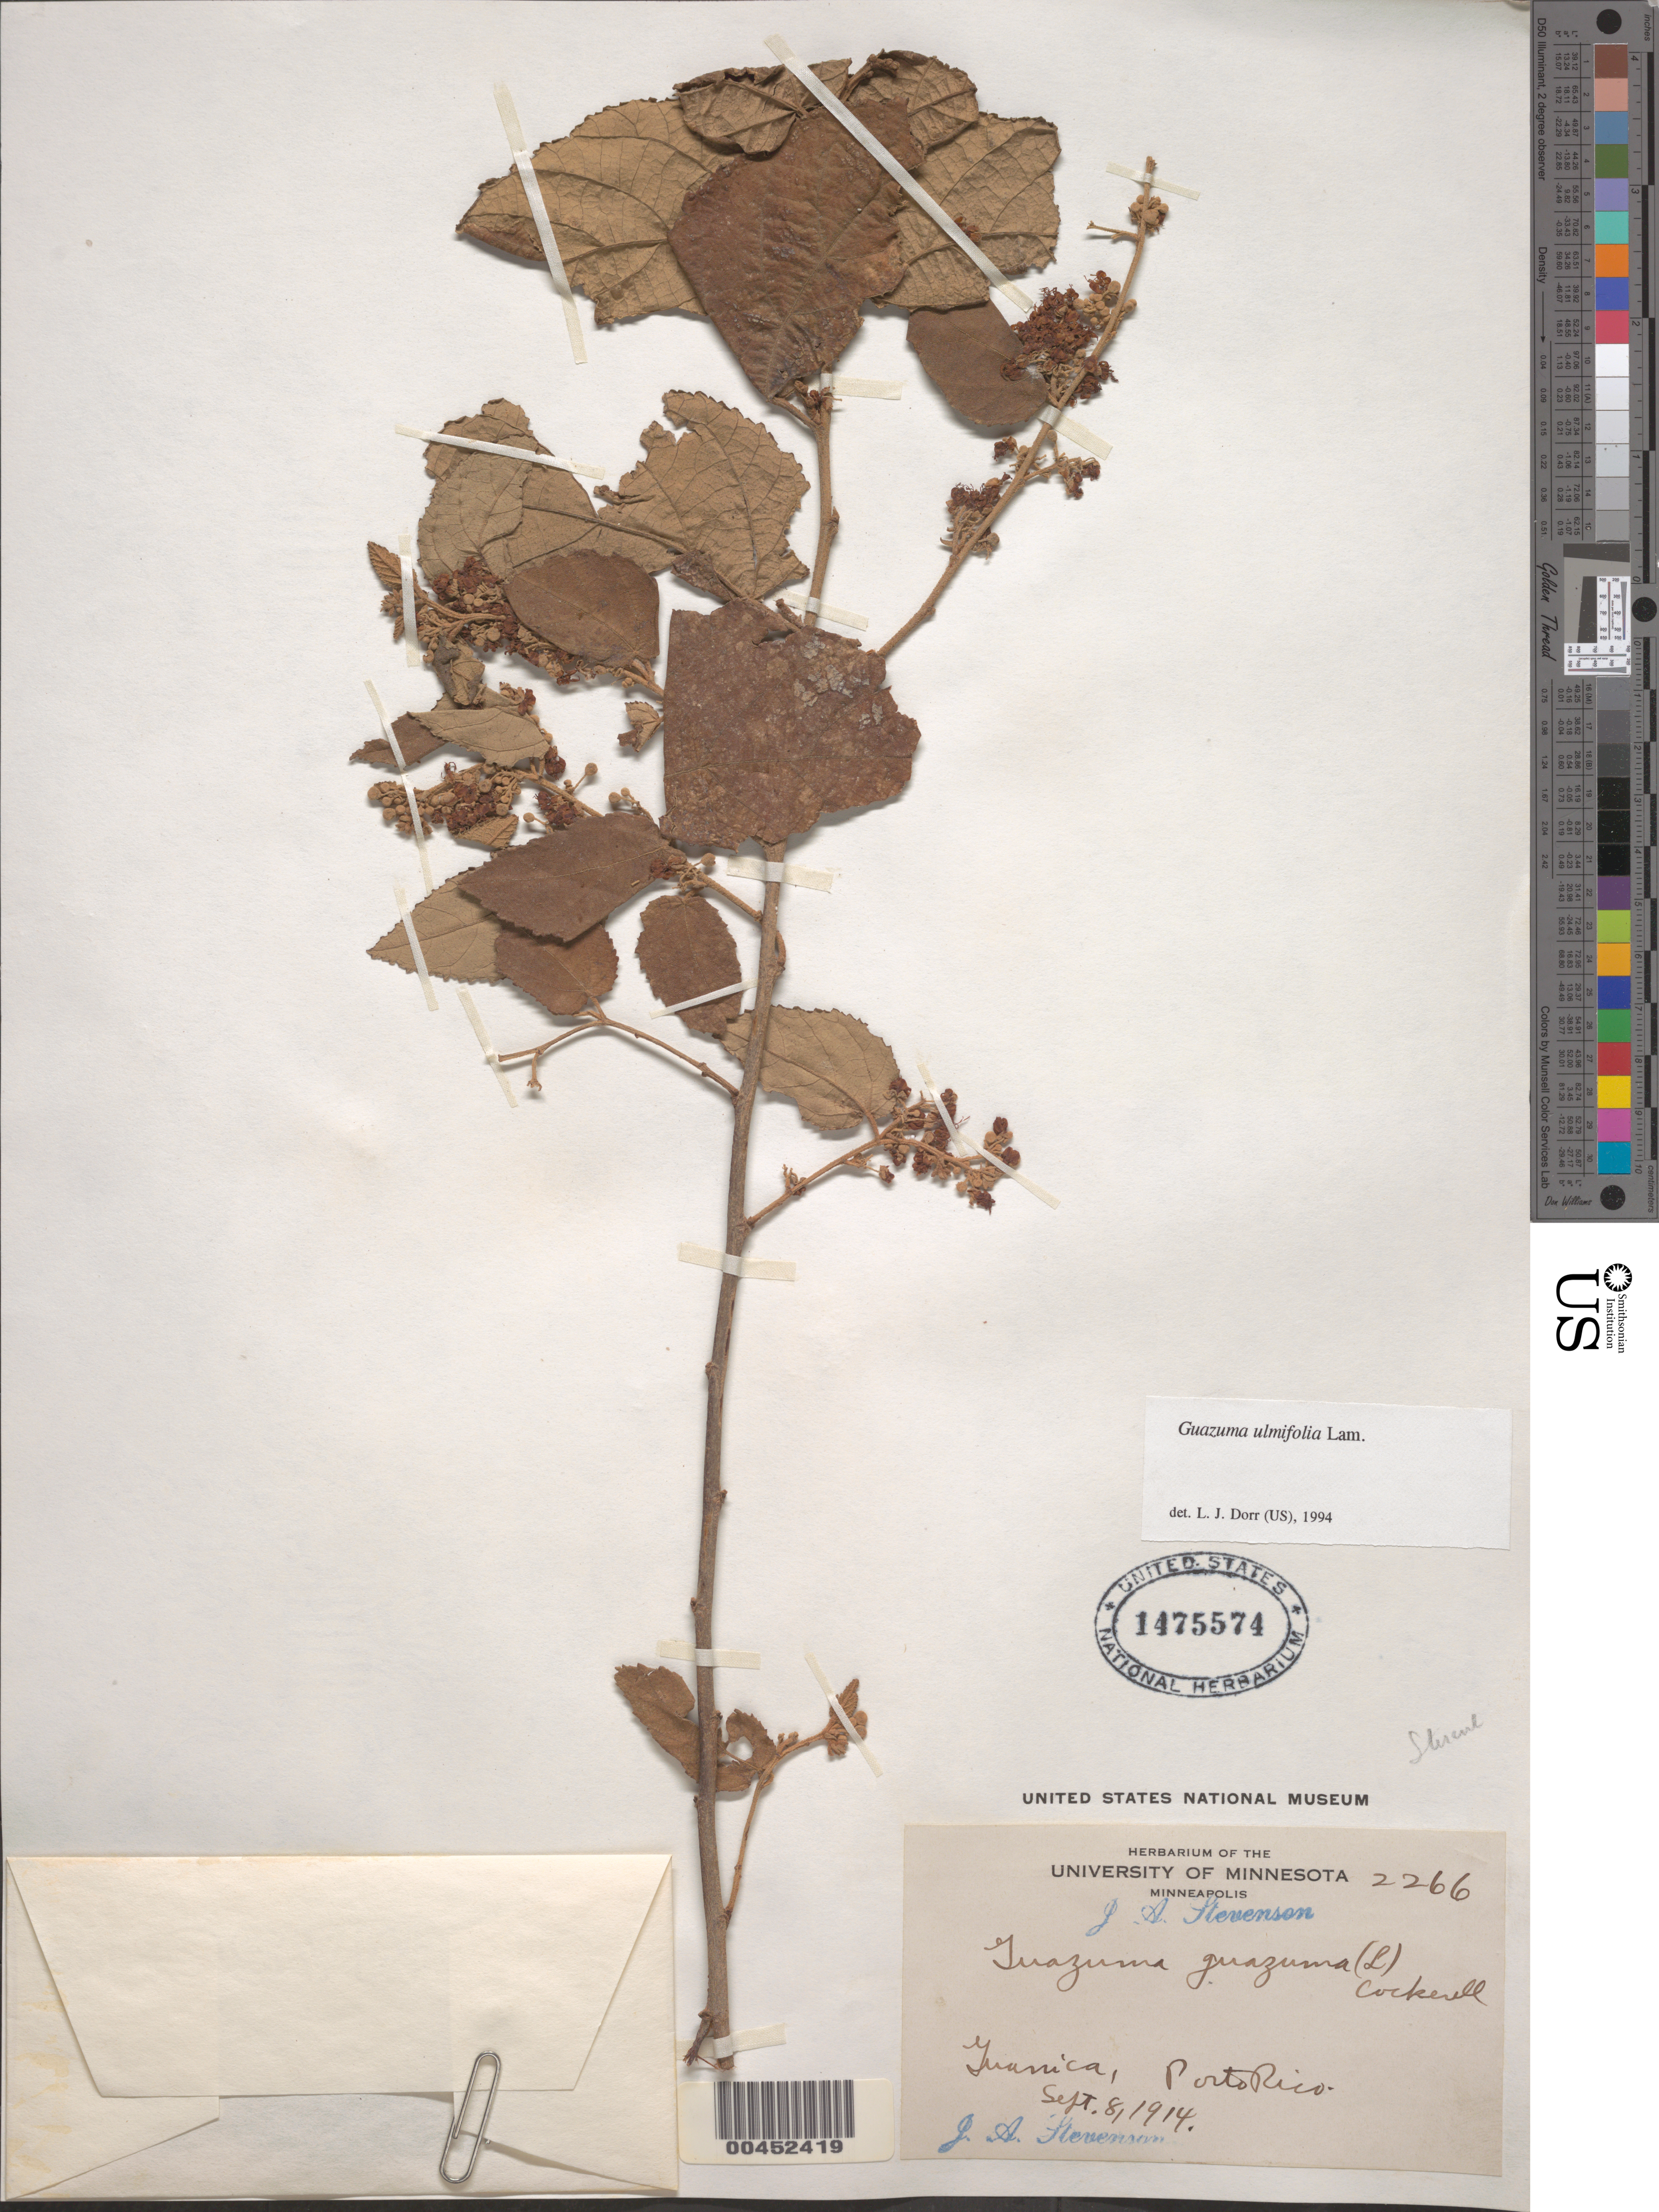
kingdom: Plantae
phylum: Tracheophyta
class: Magnoliopsida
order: Malvales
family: Malvaceae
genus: Guazuma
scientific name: Guazuma ulmifolia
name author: Lam.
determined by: Dorr, L. J., (BOT), Smithsonian Institution - National Museum of Natural History (UNITED STATES)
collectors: J. Stevenson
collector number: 2266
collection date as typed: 08 Sep 1914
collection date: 1914-09-08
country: Puerto Rico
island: Greater Antilles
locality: Guanica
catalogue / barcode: US 1475574